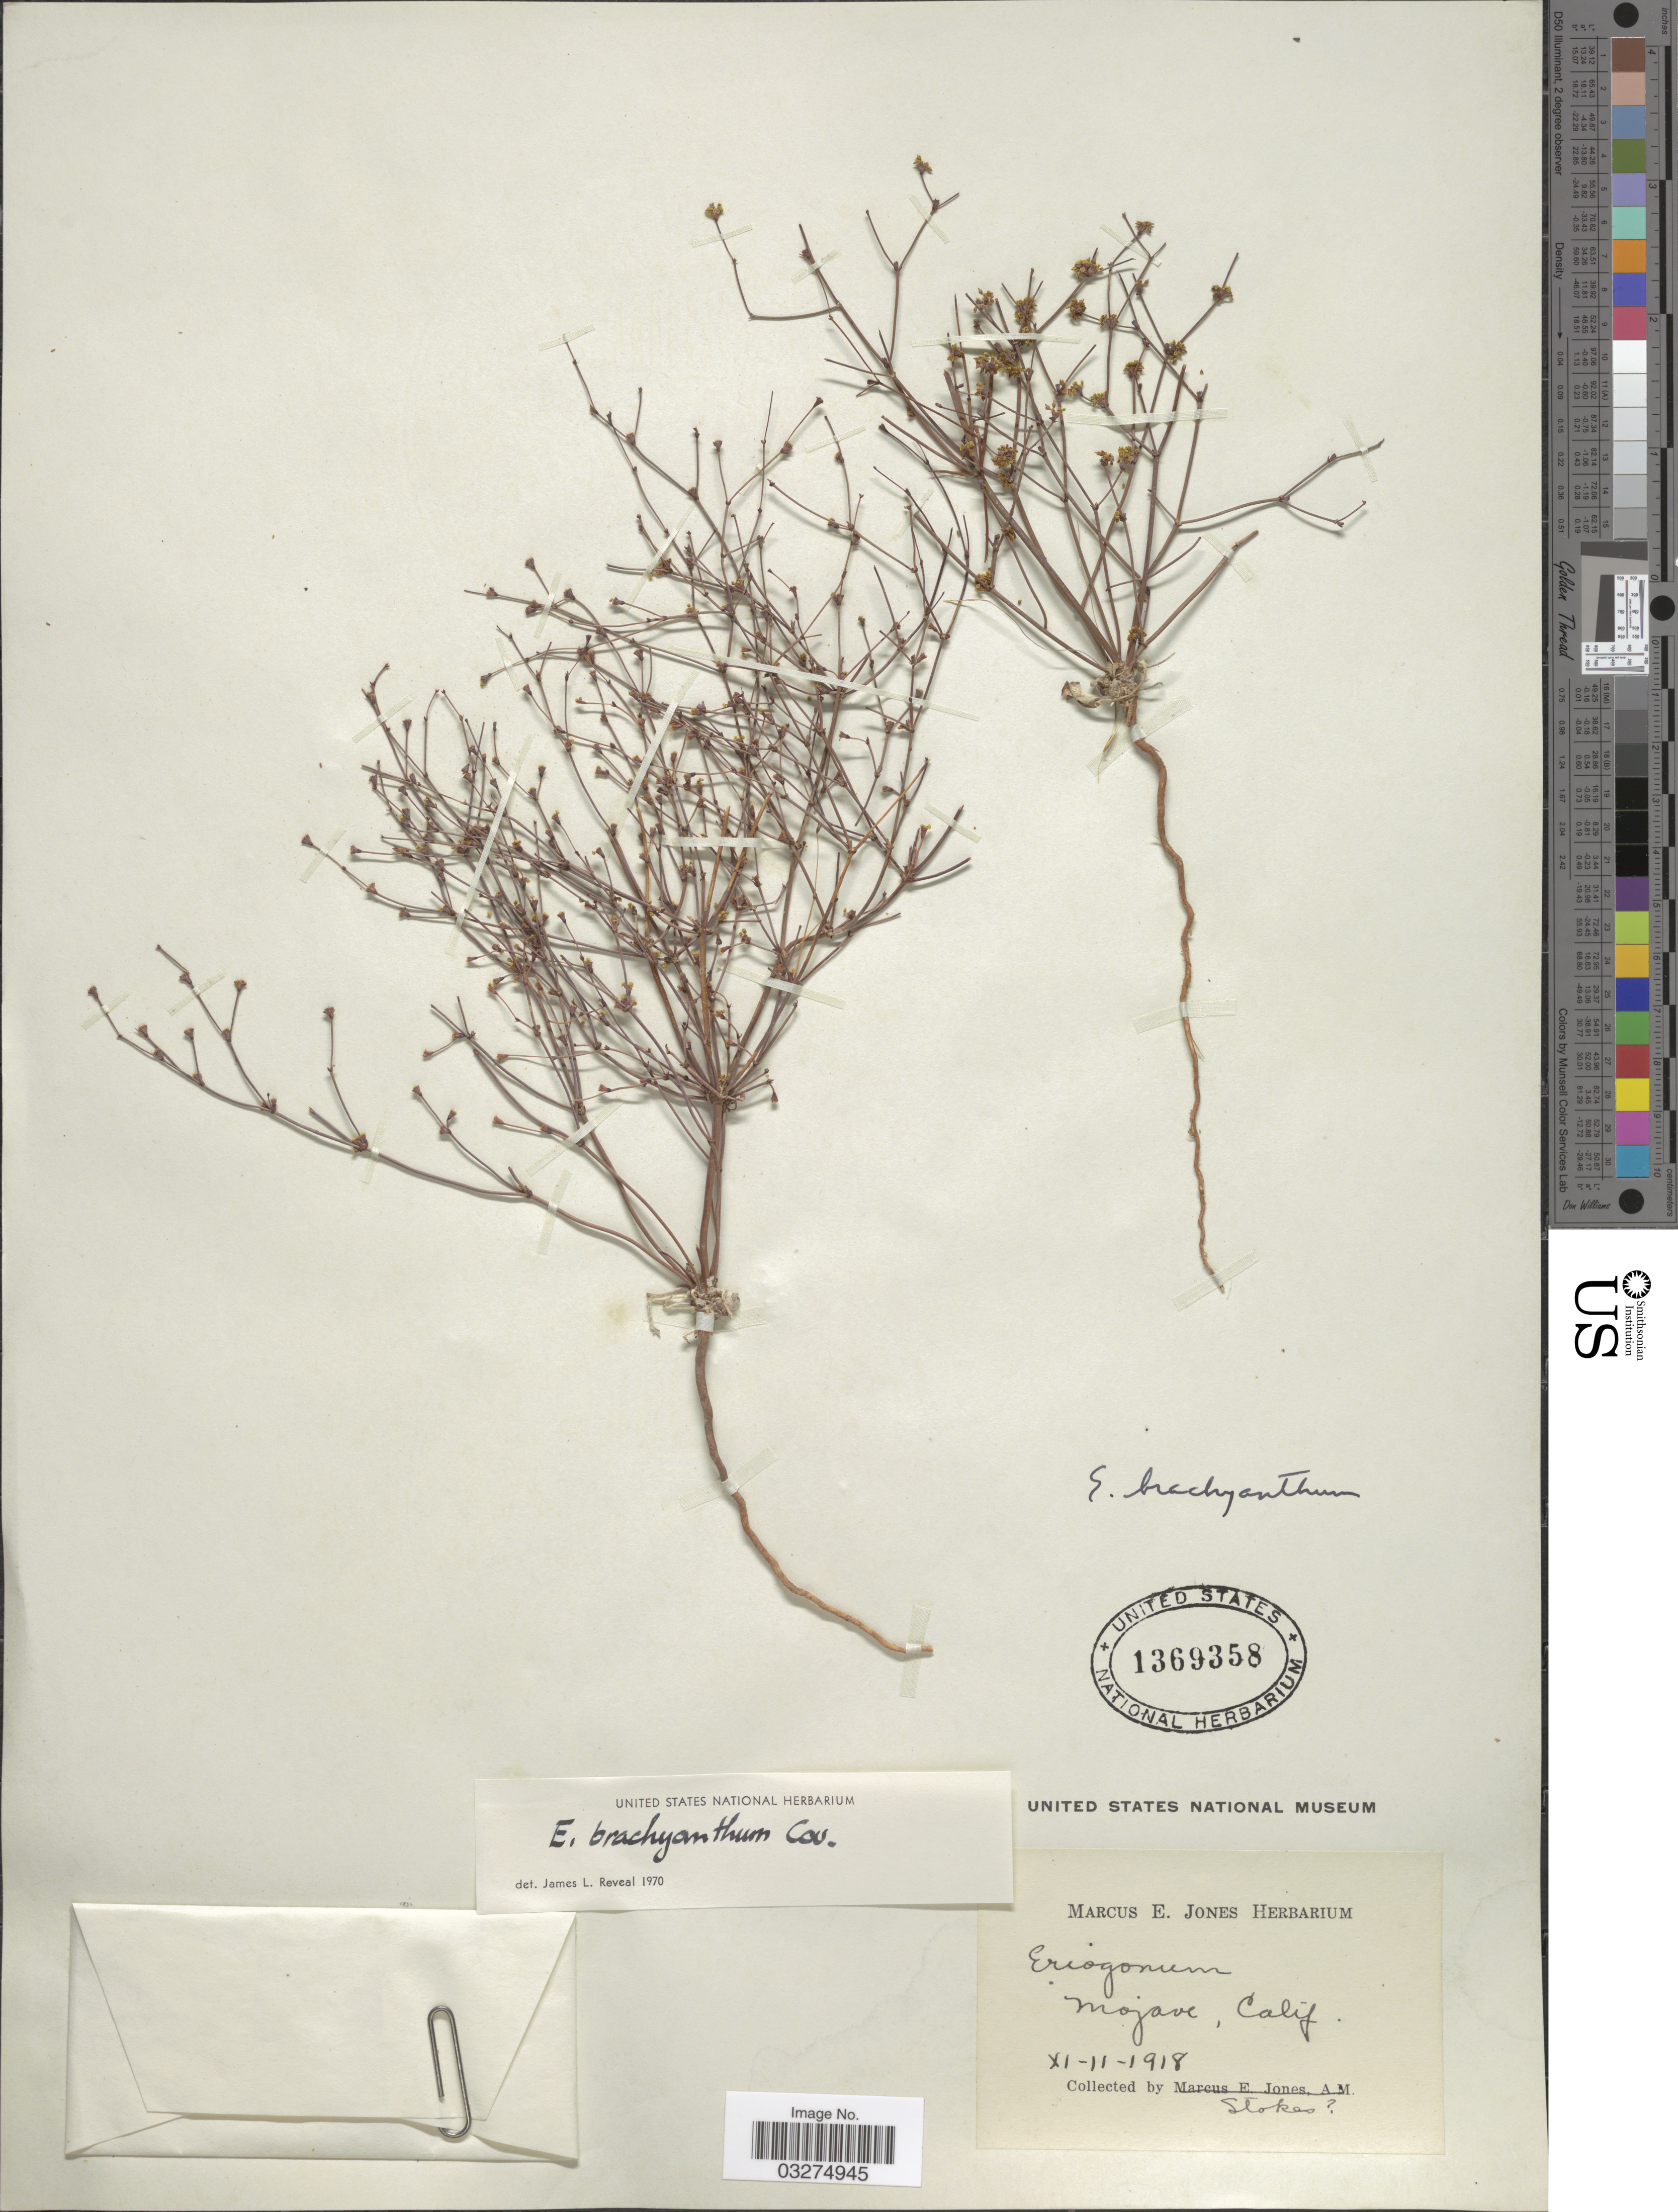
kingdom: Plantae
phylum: Tracheophyta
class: Magnoliopsida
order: Caryophyllales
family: Polygonaceae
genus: Eriogonum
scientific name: Eriogonum brachyanthum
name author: Coville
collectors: Stokes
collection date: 1918-11-11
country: United States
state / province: California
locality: Mojave, Calif.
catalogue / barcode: US 1369358